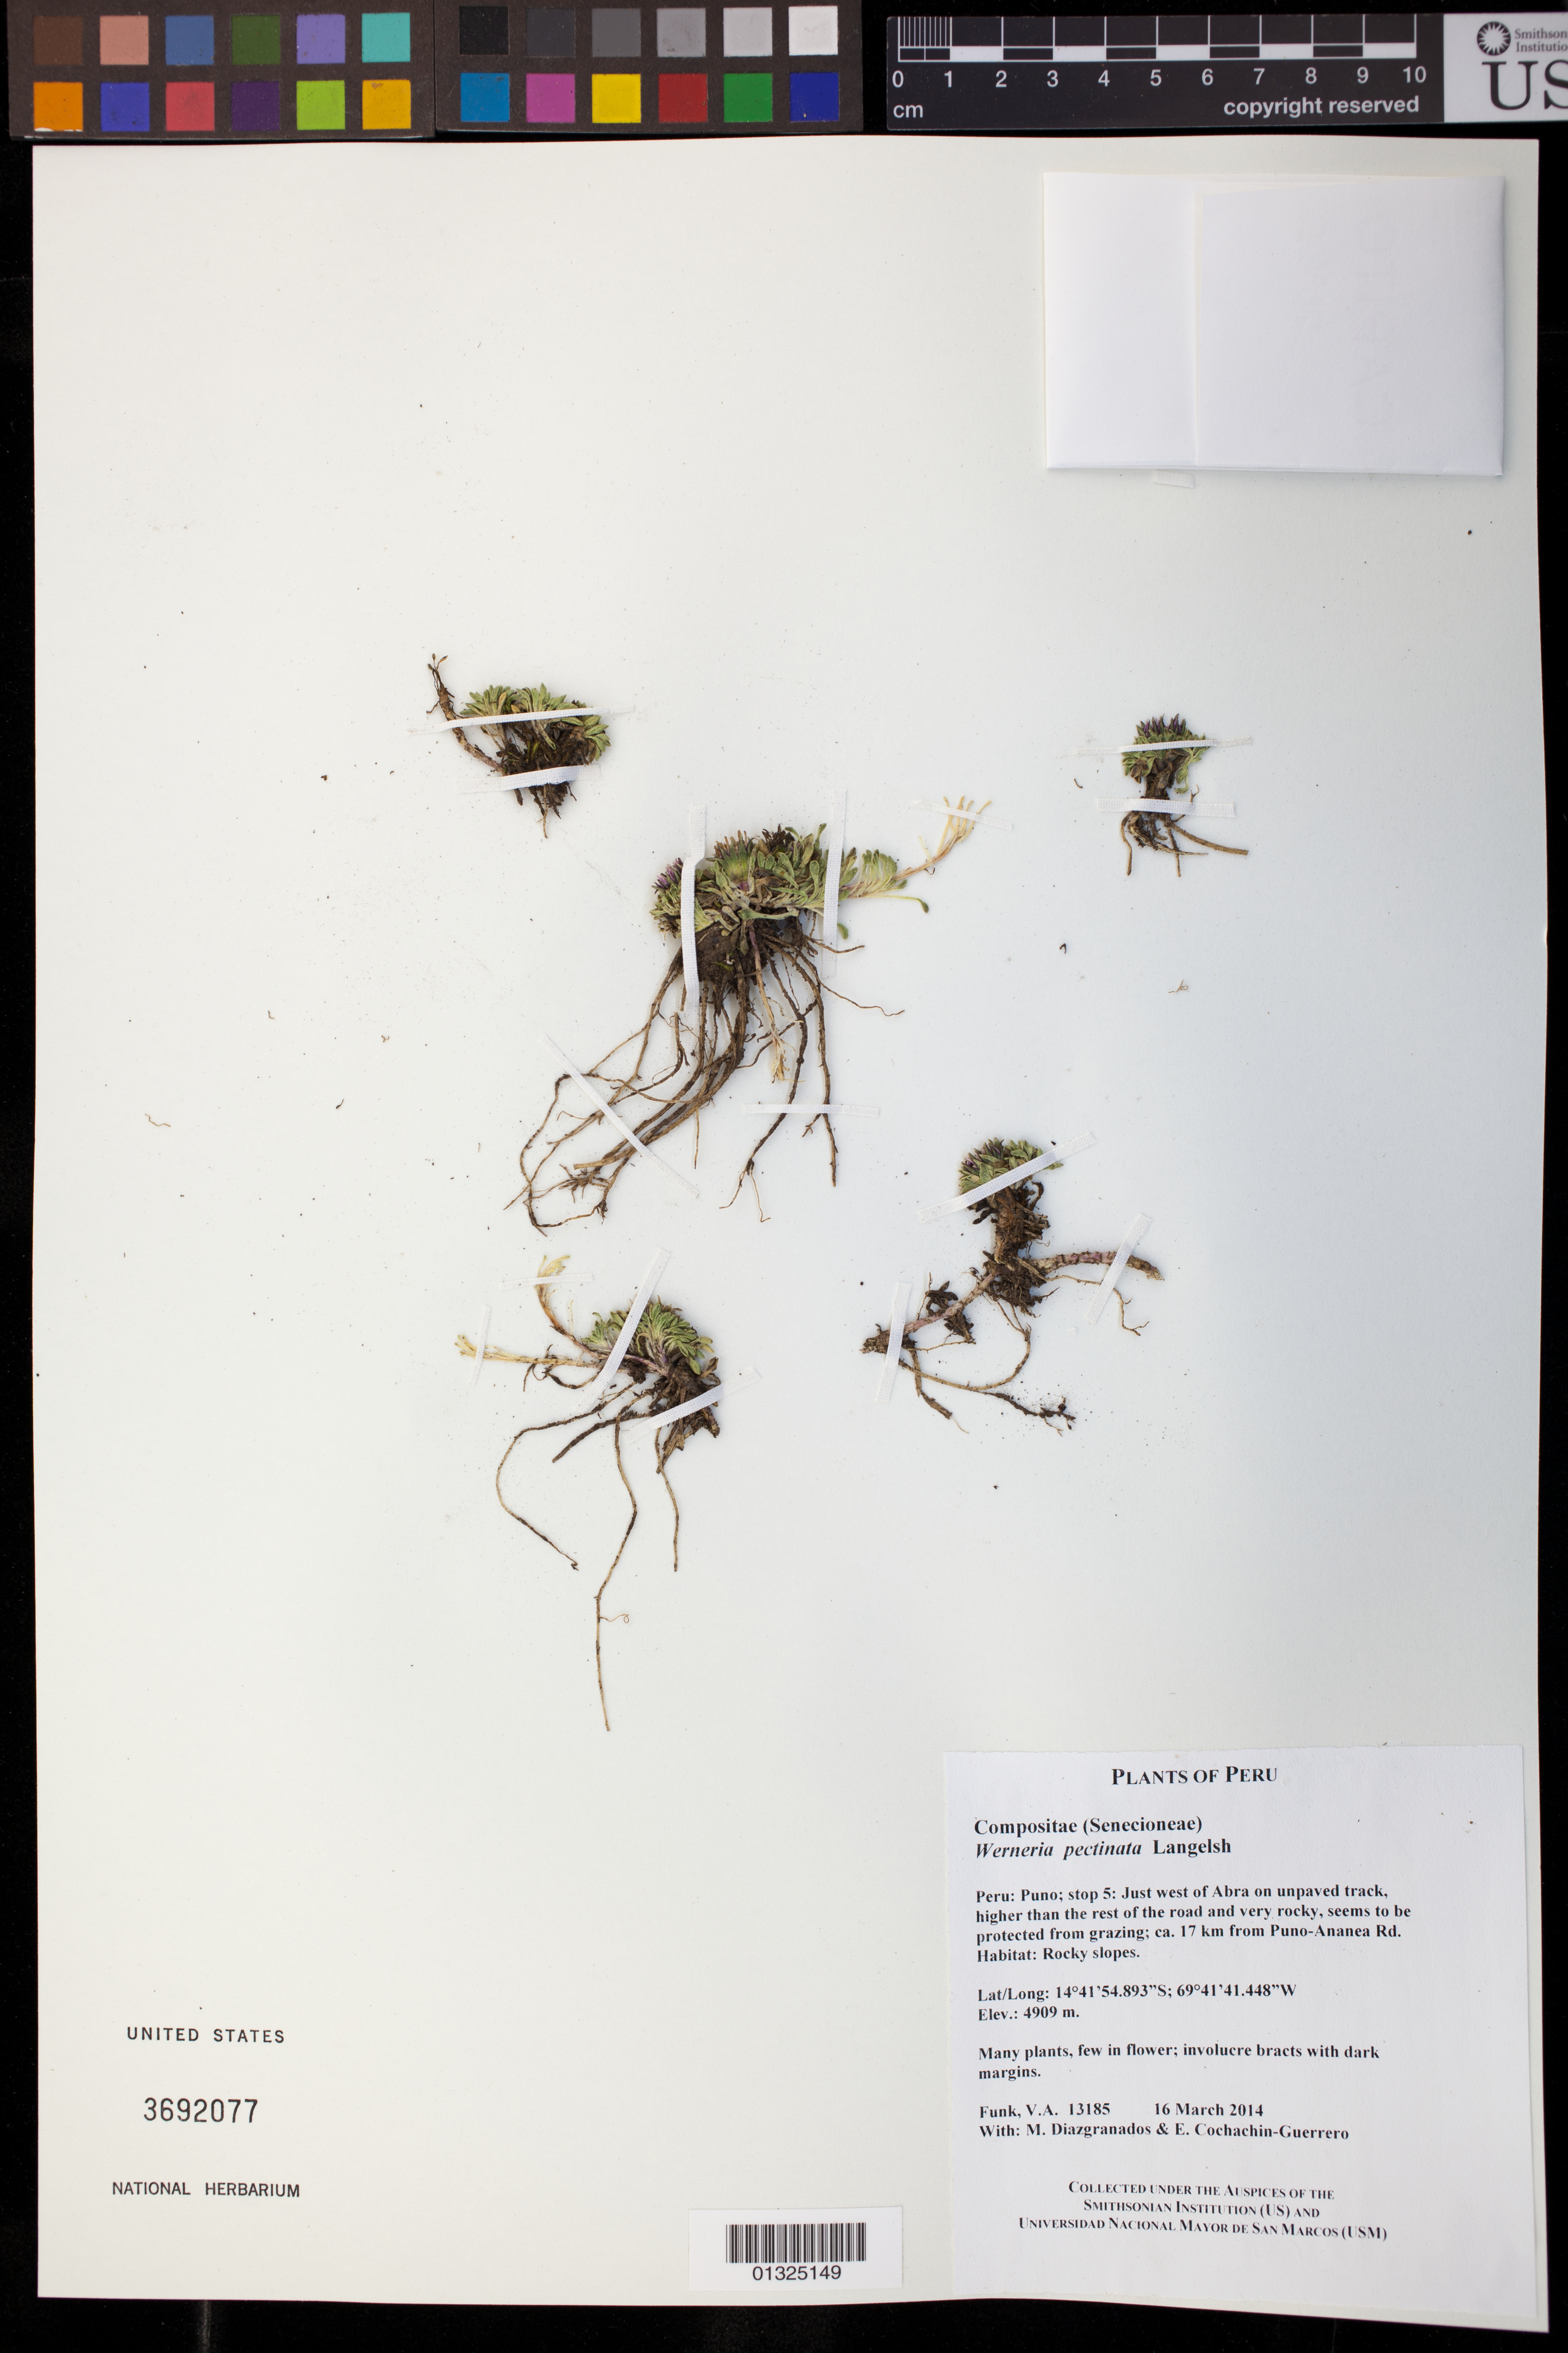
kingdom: Plantae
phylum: Tracheophyta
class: Magnoliopsida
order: Asterales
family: Asteraceae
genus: Werneria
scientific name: Werneria pectinata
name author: Lingelsh.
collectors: M. Diazgranados C. & E. Cochachin Guerrero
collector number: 13185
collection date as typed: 16 March 2014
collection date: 2014-03-16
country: Peru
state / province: Puno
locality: Just W of Abra on unpaved track, higher than the rest of the road and very rocky, seems to be protected from grazing; ca. 17 km from Puno-Ananea Rd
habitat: Rocky slopes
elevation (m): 4909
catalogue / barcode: US 3692077